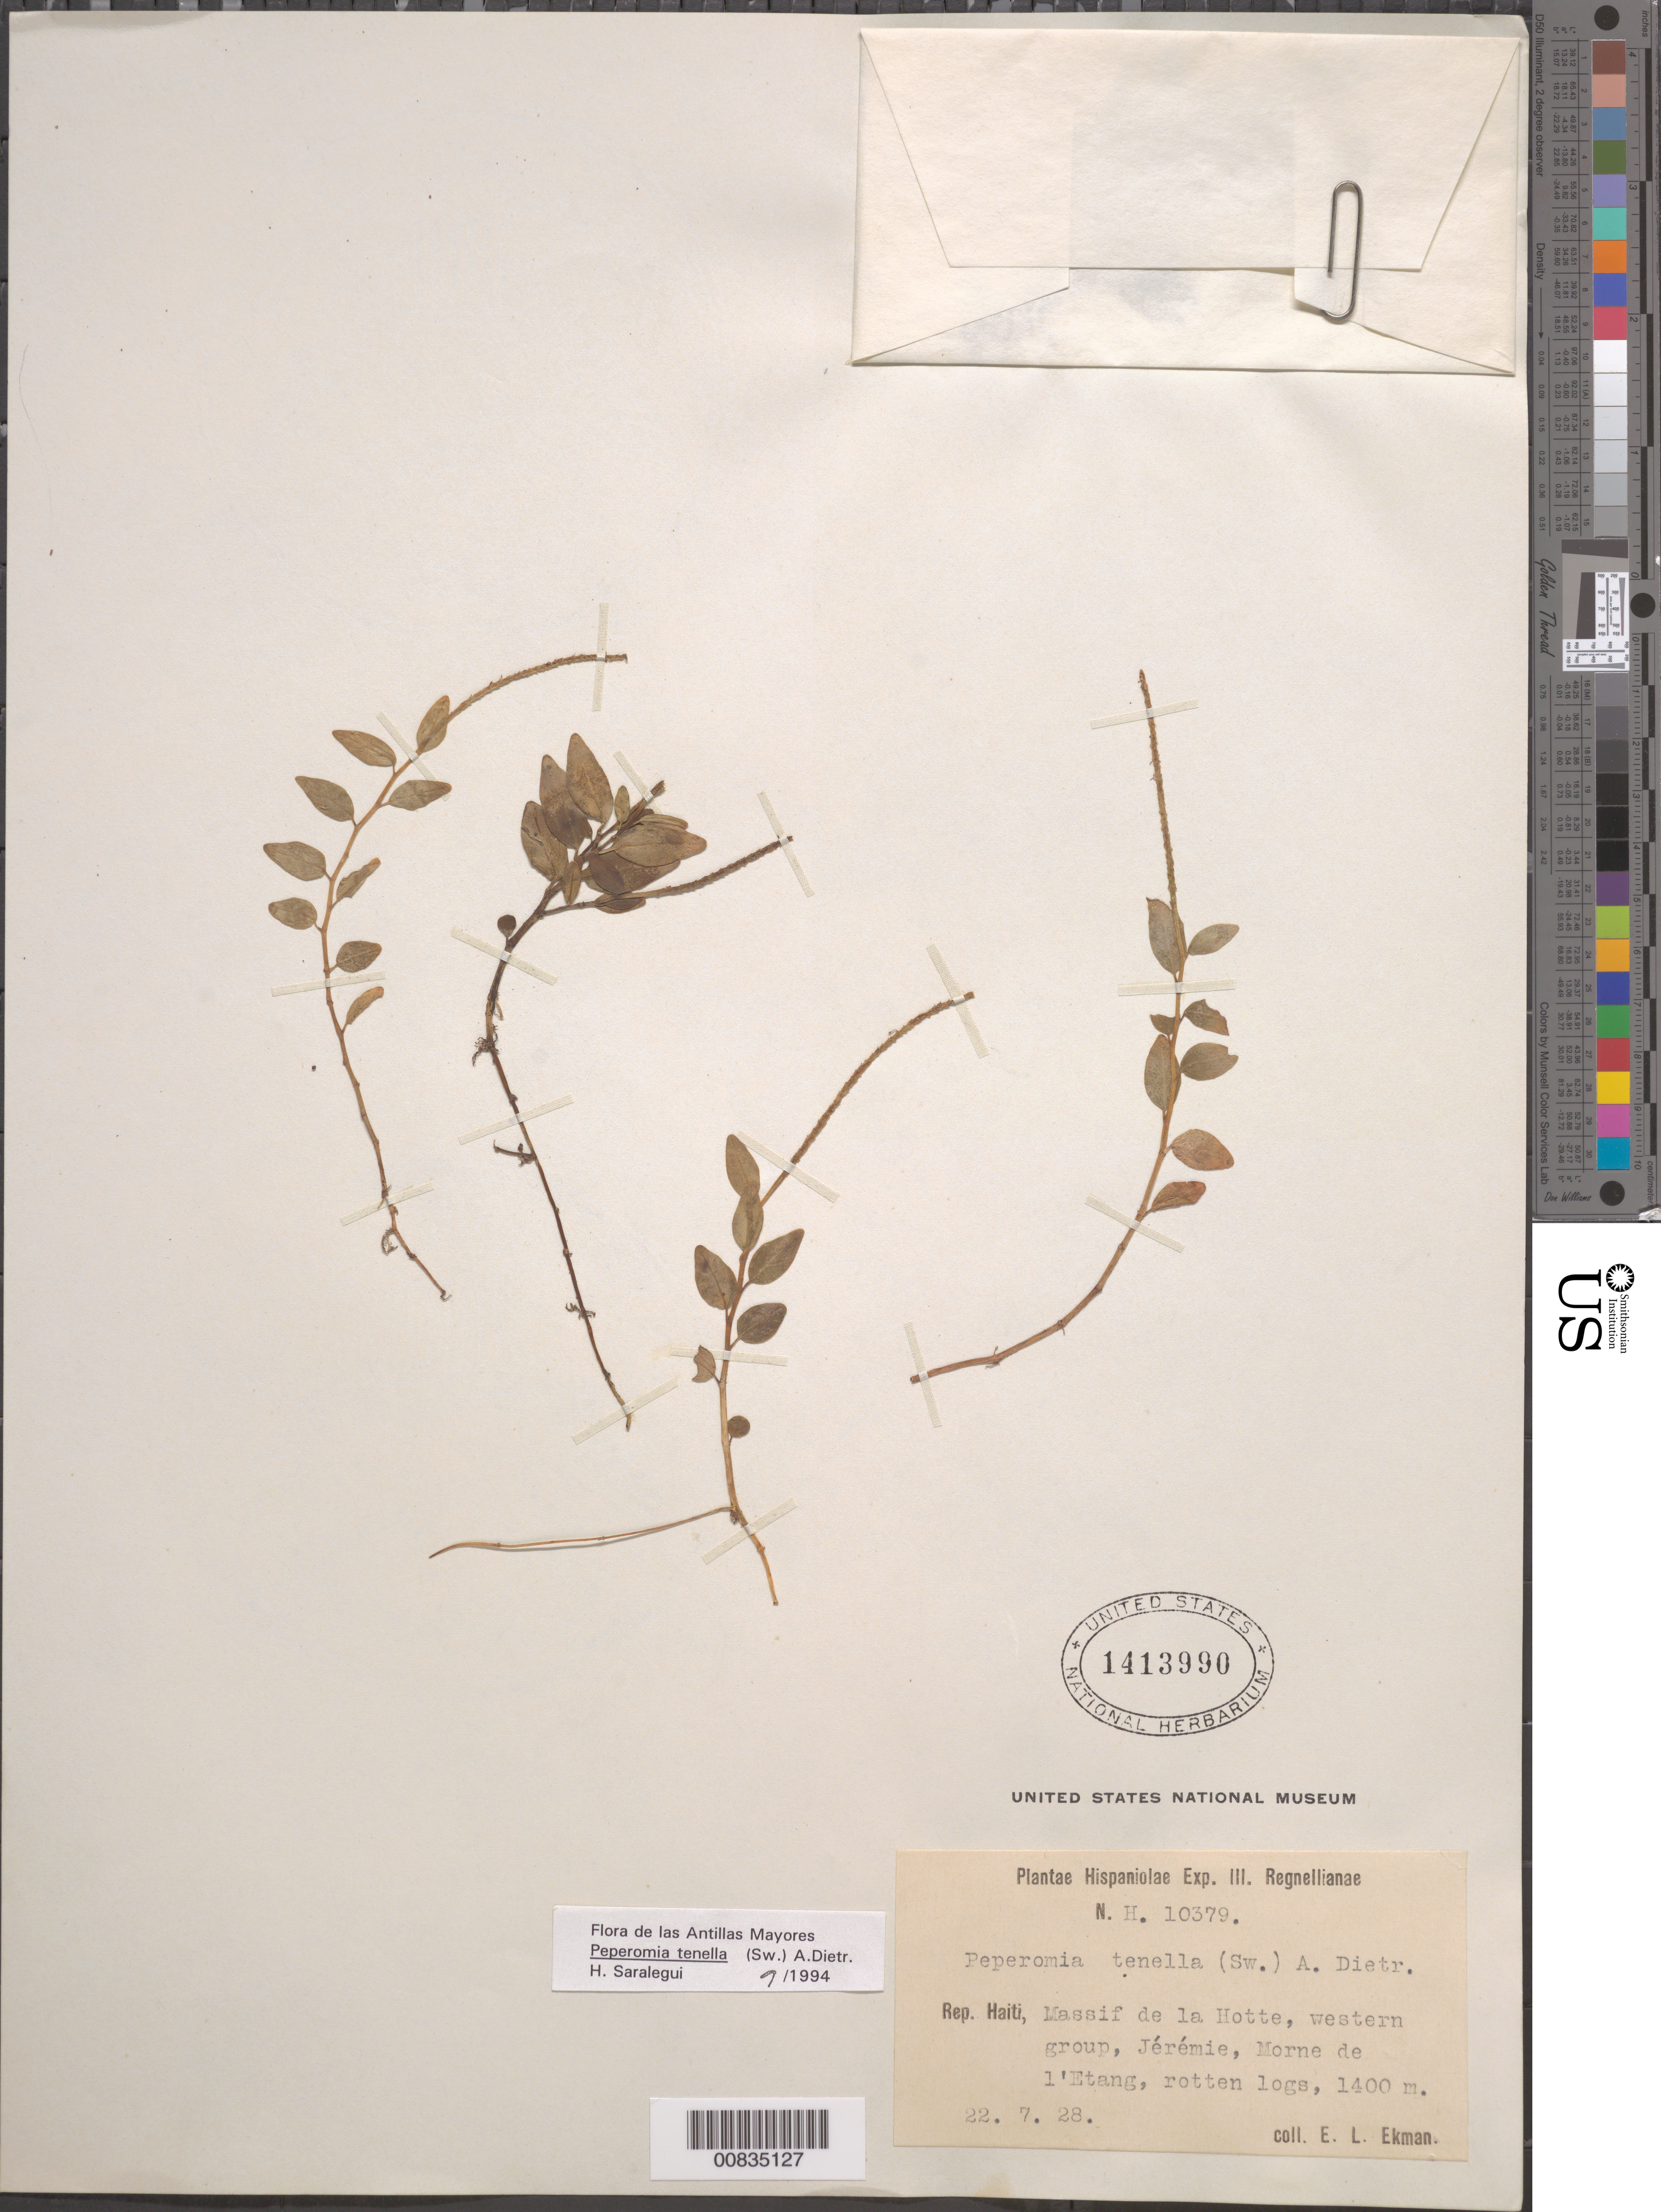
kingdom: Plantae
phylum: Tracheophyta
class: Magnoliopsida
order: Piperales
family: Piperaceae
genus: Peperomia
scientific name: Peperomia tenella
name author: (Sw.) A. Dietr.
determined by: Saralegui Boza, H., (HAJB), Jardin Botanico Nacional (Habana)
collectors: E. L. Ekman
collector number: H 10379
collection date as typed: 22 Jul 1928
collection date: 1928-07-22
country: Haiti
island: Hispaniola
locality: Massif de la Hotte, western group, Jérémie, Morne de l'Etang.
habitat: rotten logs.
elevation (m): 1400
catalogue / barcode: US 1413990